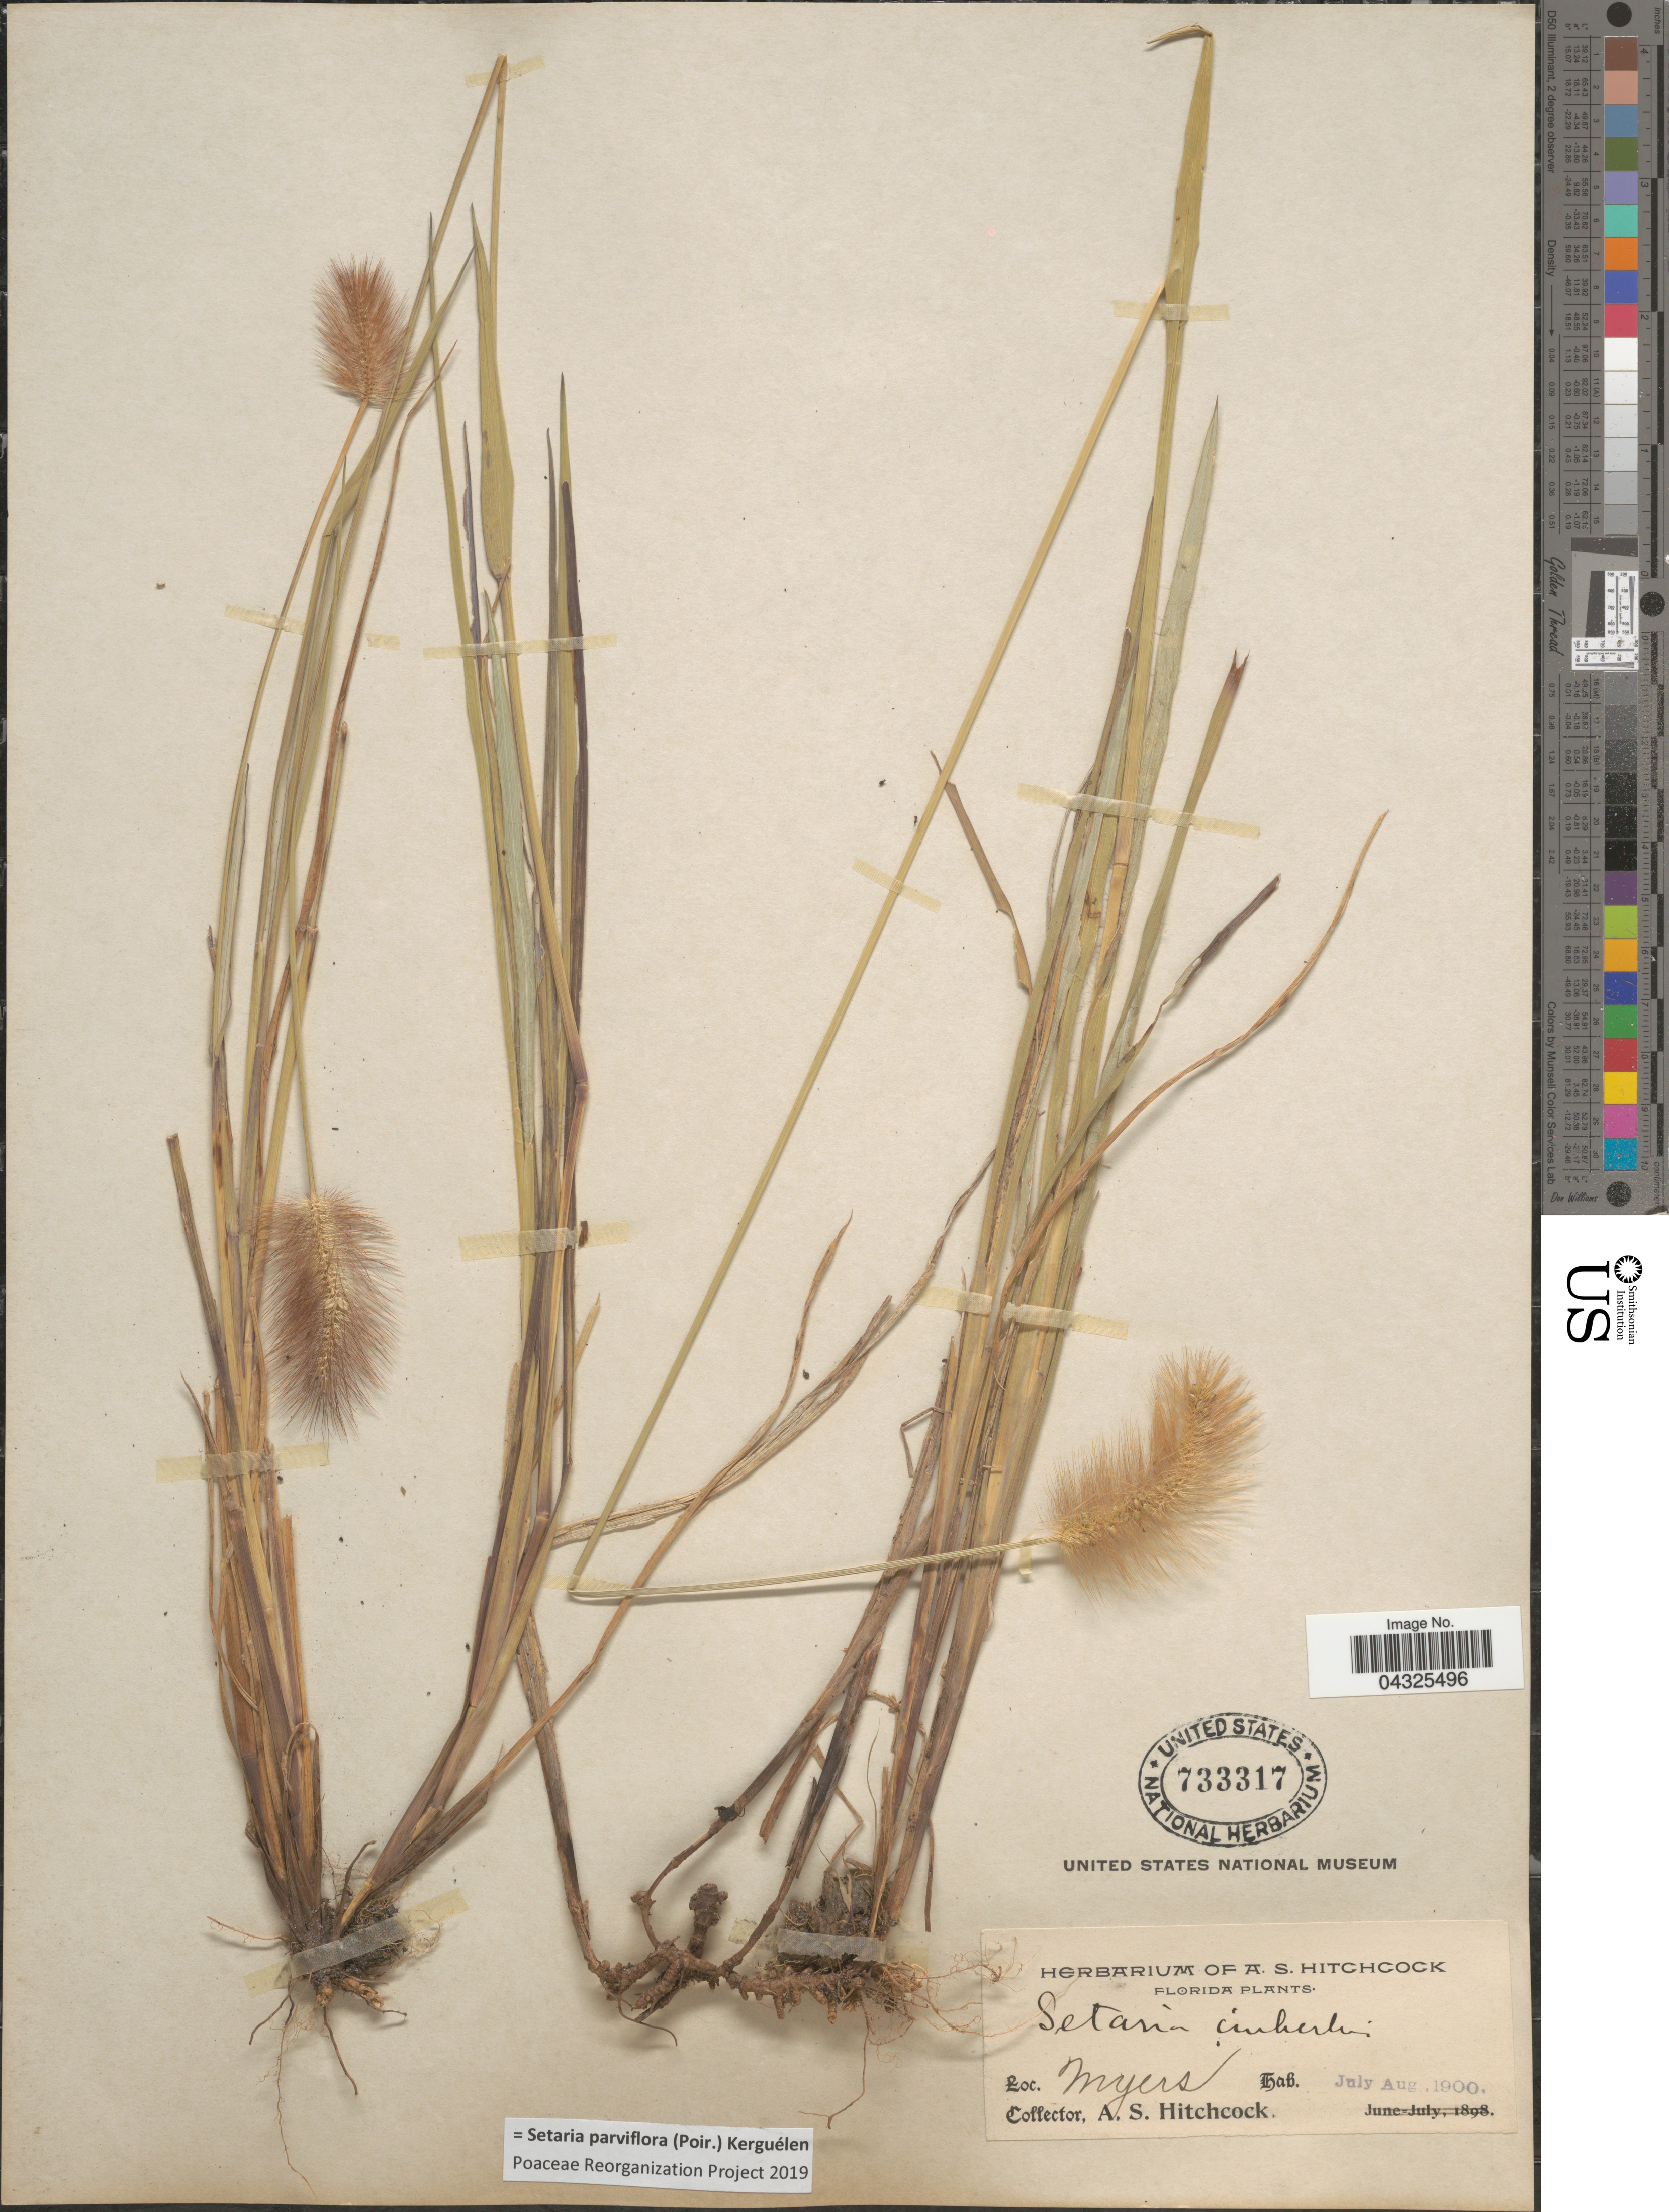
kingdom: Plantae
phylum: Tracheophyta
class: Liliopsida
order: Poales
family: Poaceae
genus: Setaria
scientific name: Setaria parviflora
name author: (Poir.) Kerguélen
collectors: A. S. Hitchcock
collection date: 1900-07/1900-08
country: United States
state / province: Florida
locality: Myers.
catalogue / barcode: US 733317